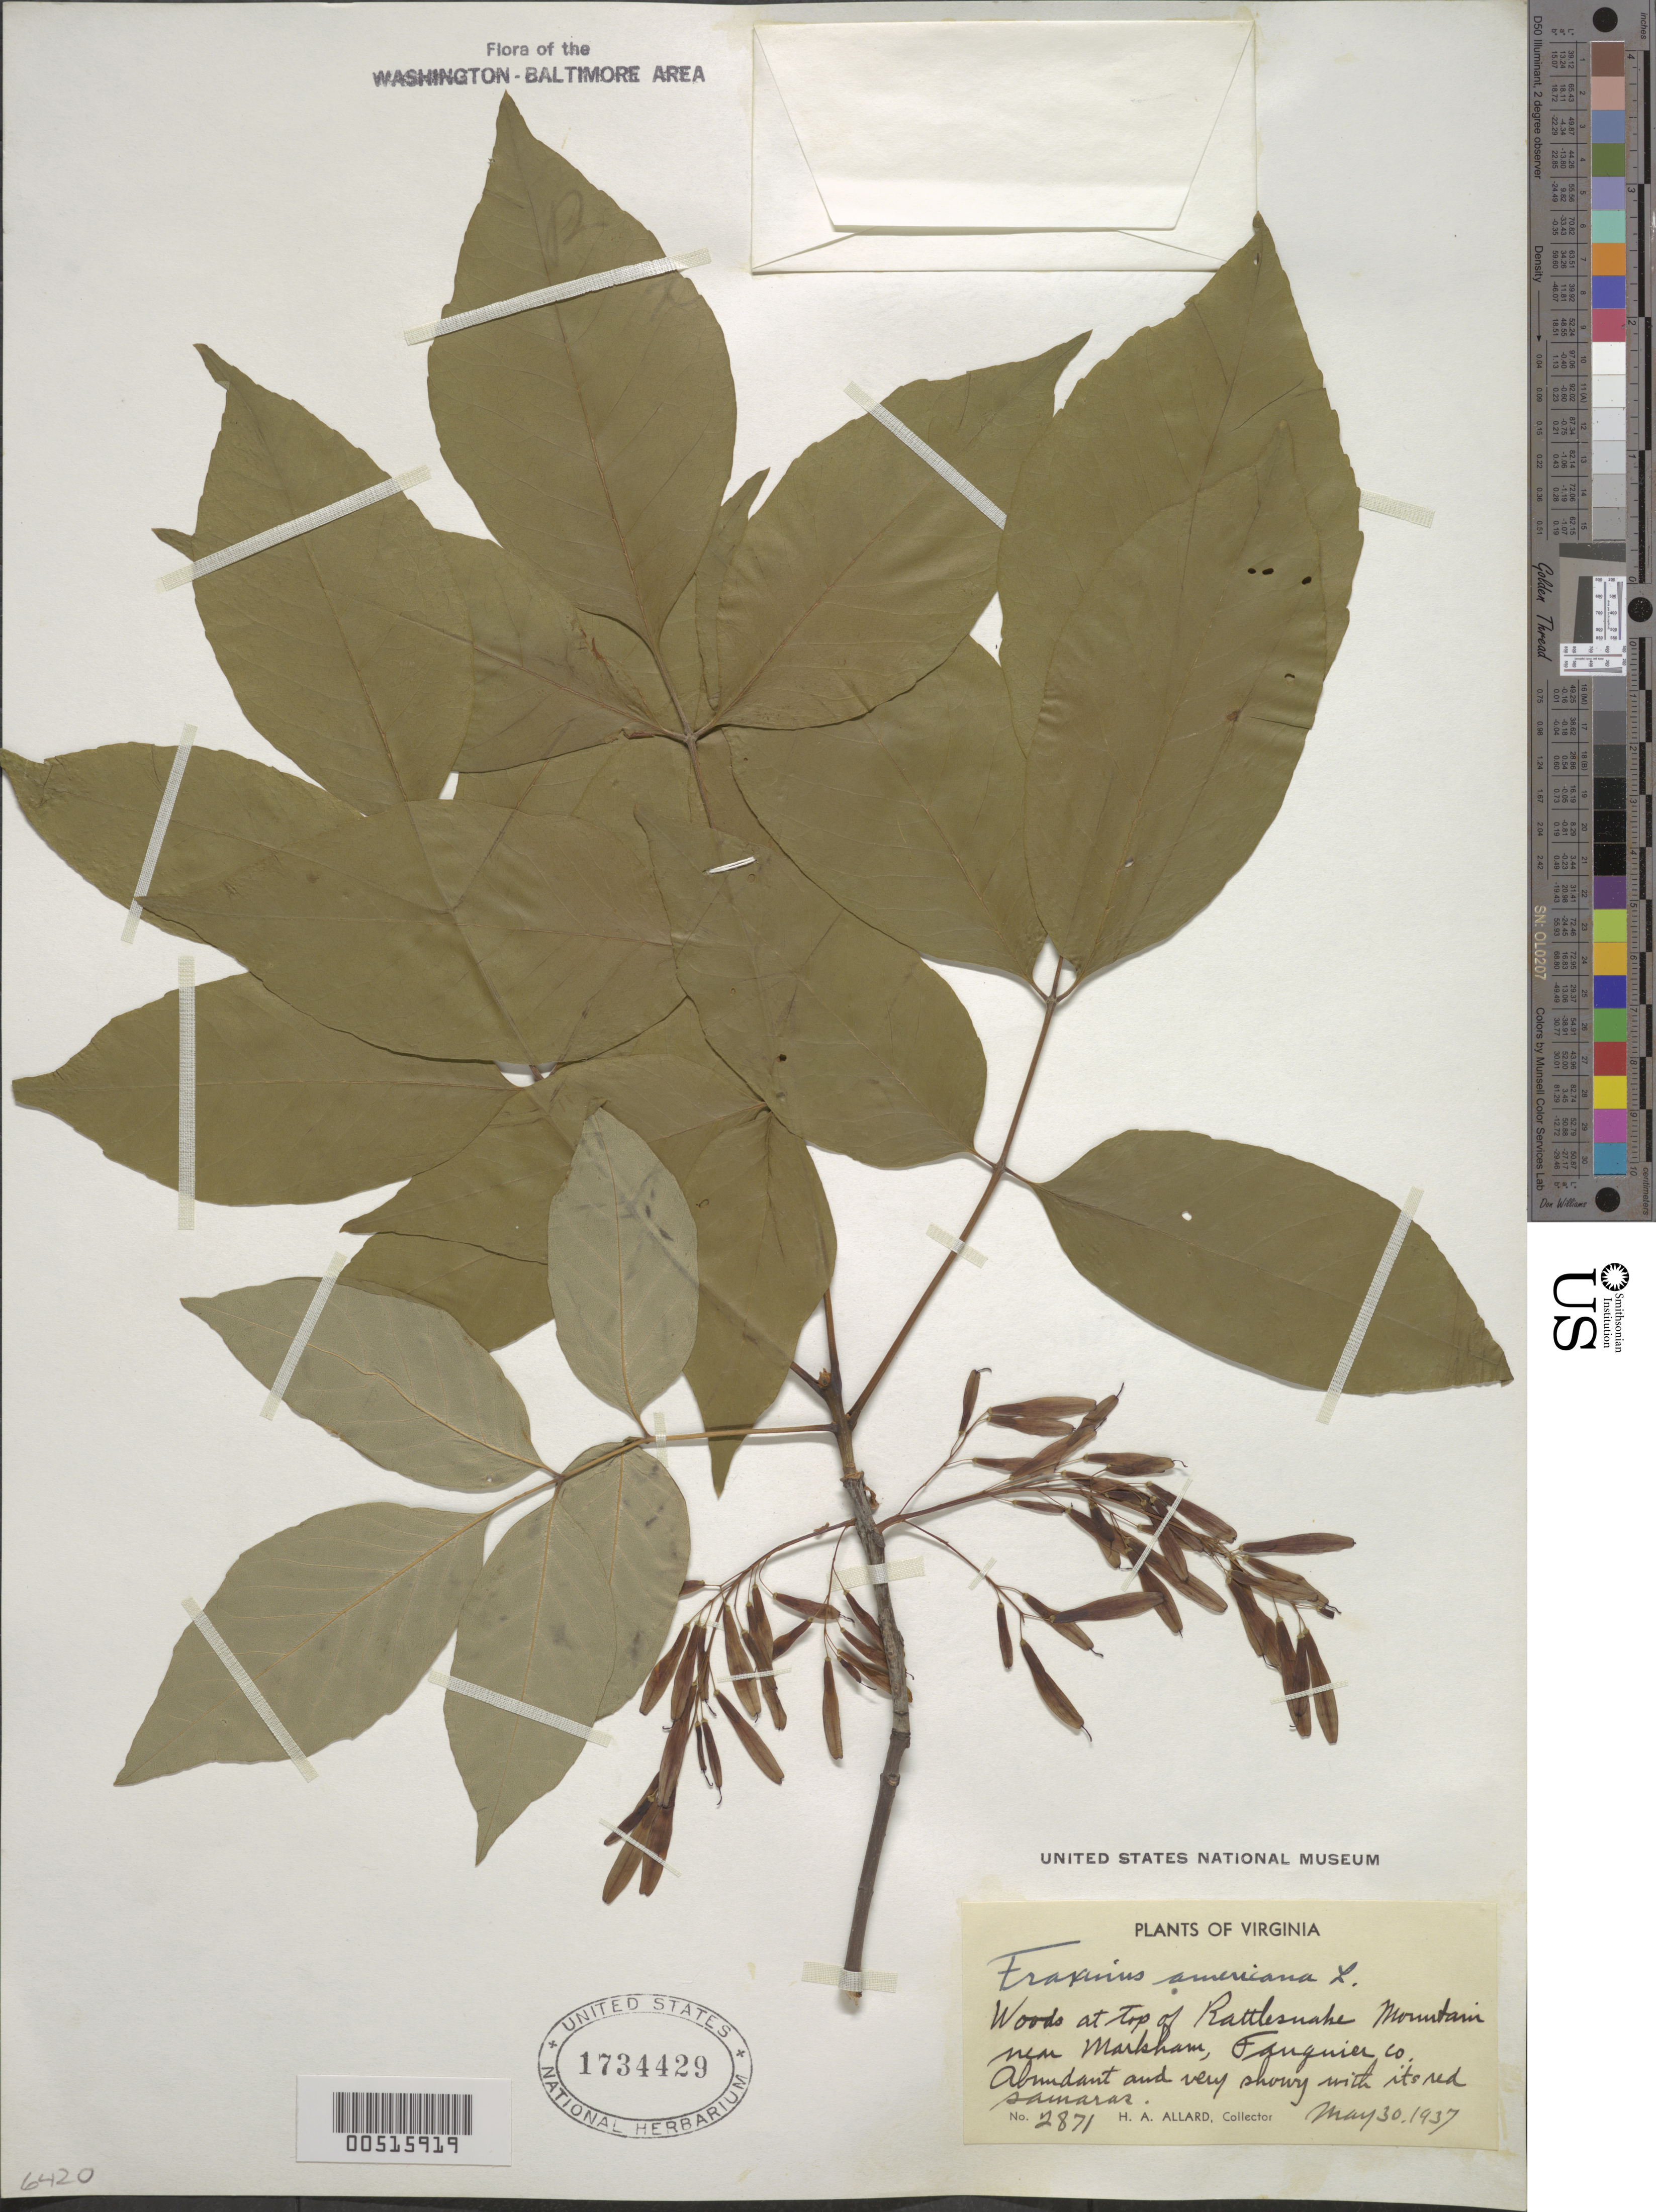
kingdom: Plantae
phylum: Tracheophyta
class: Magnoliopsida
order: Lamiales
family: Oleaceae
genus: Fraxinus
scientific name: Fraxinus americana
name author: L.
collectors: H. A. Allard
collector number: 2871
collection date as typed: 30 May 1937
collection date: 1937-05-30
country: United States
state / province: Virginia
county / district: Fauquier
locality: Rattlesnake Mountain, top of, near Markham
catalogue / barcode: US 1734429